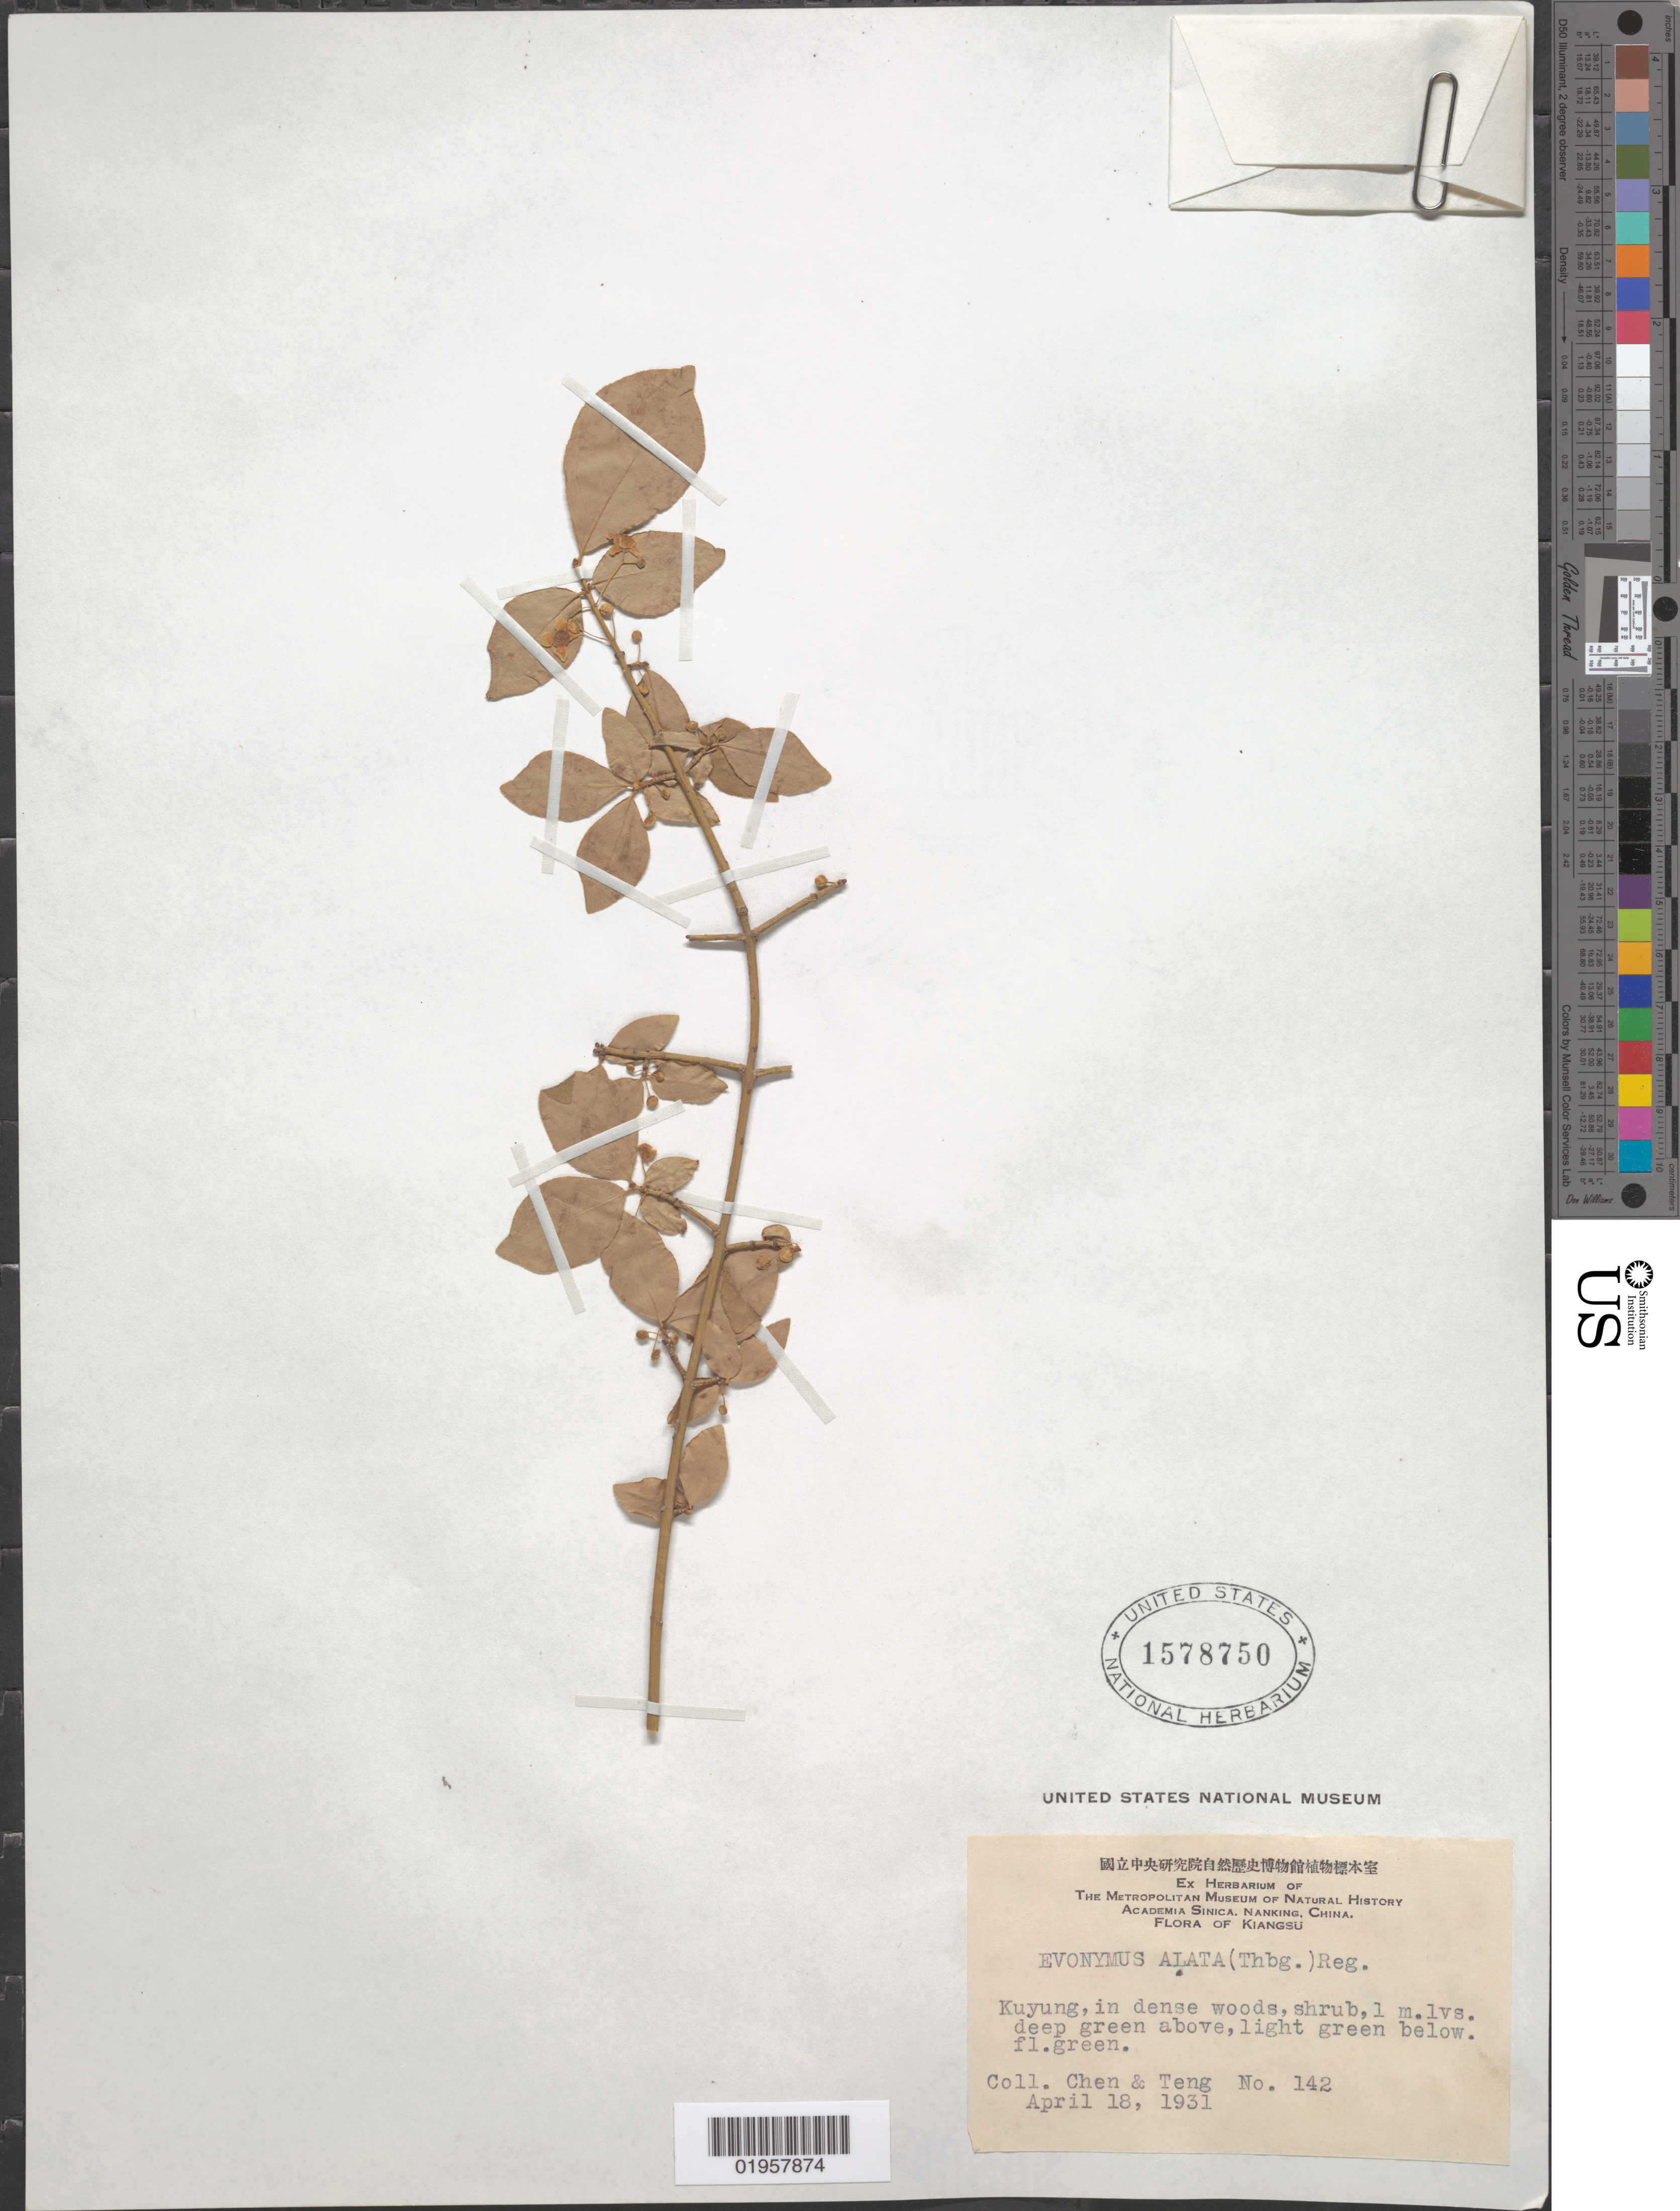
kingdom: Plantae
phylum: Tracheophyta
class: Magnoliopsida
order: Celastrales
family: Celastraceae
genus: Euonymus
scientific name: Euonymus alatus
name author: (Thunb.) Siebold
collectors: -- Chen & -. Teng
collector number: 142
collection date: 1931-04-18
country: China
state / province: Jiangsu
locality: Kiangsu [Jiangsu]. Kuyung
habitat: In dense woods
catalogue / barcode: US 1578750